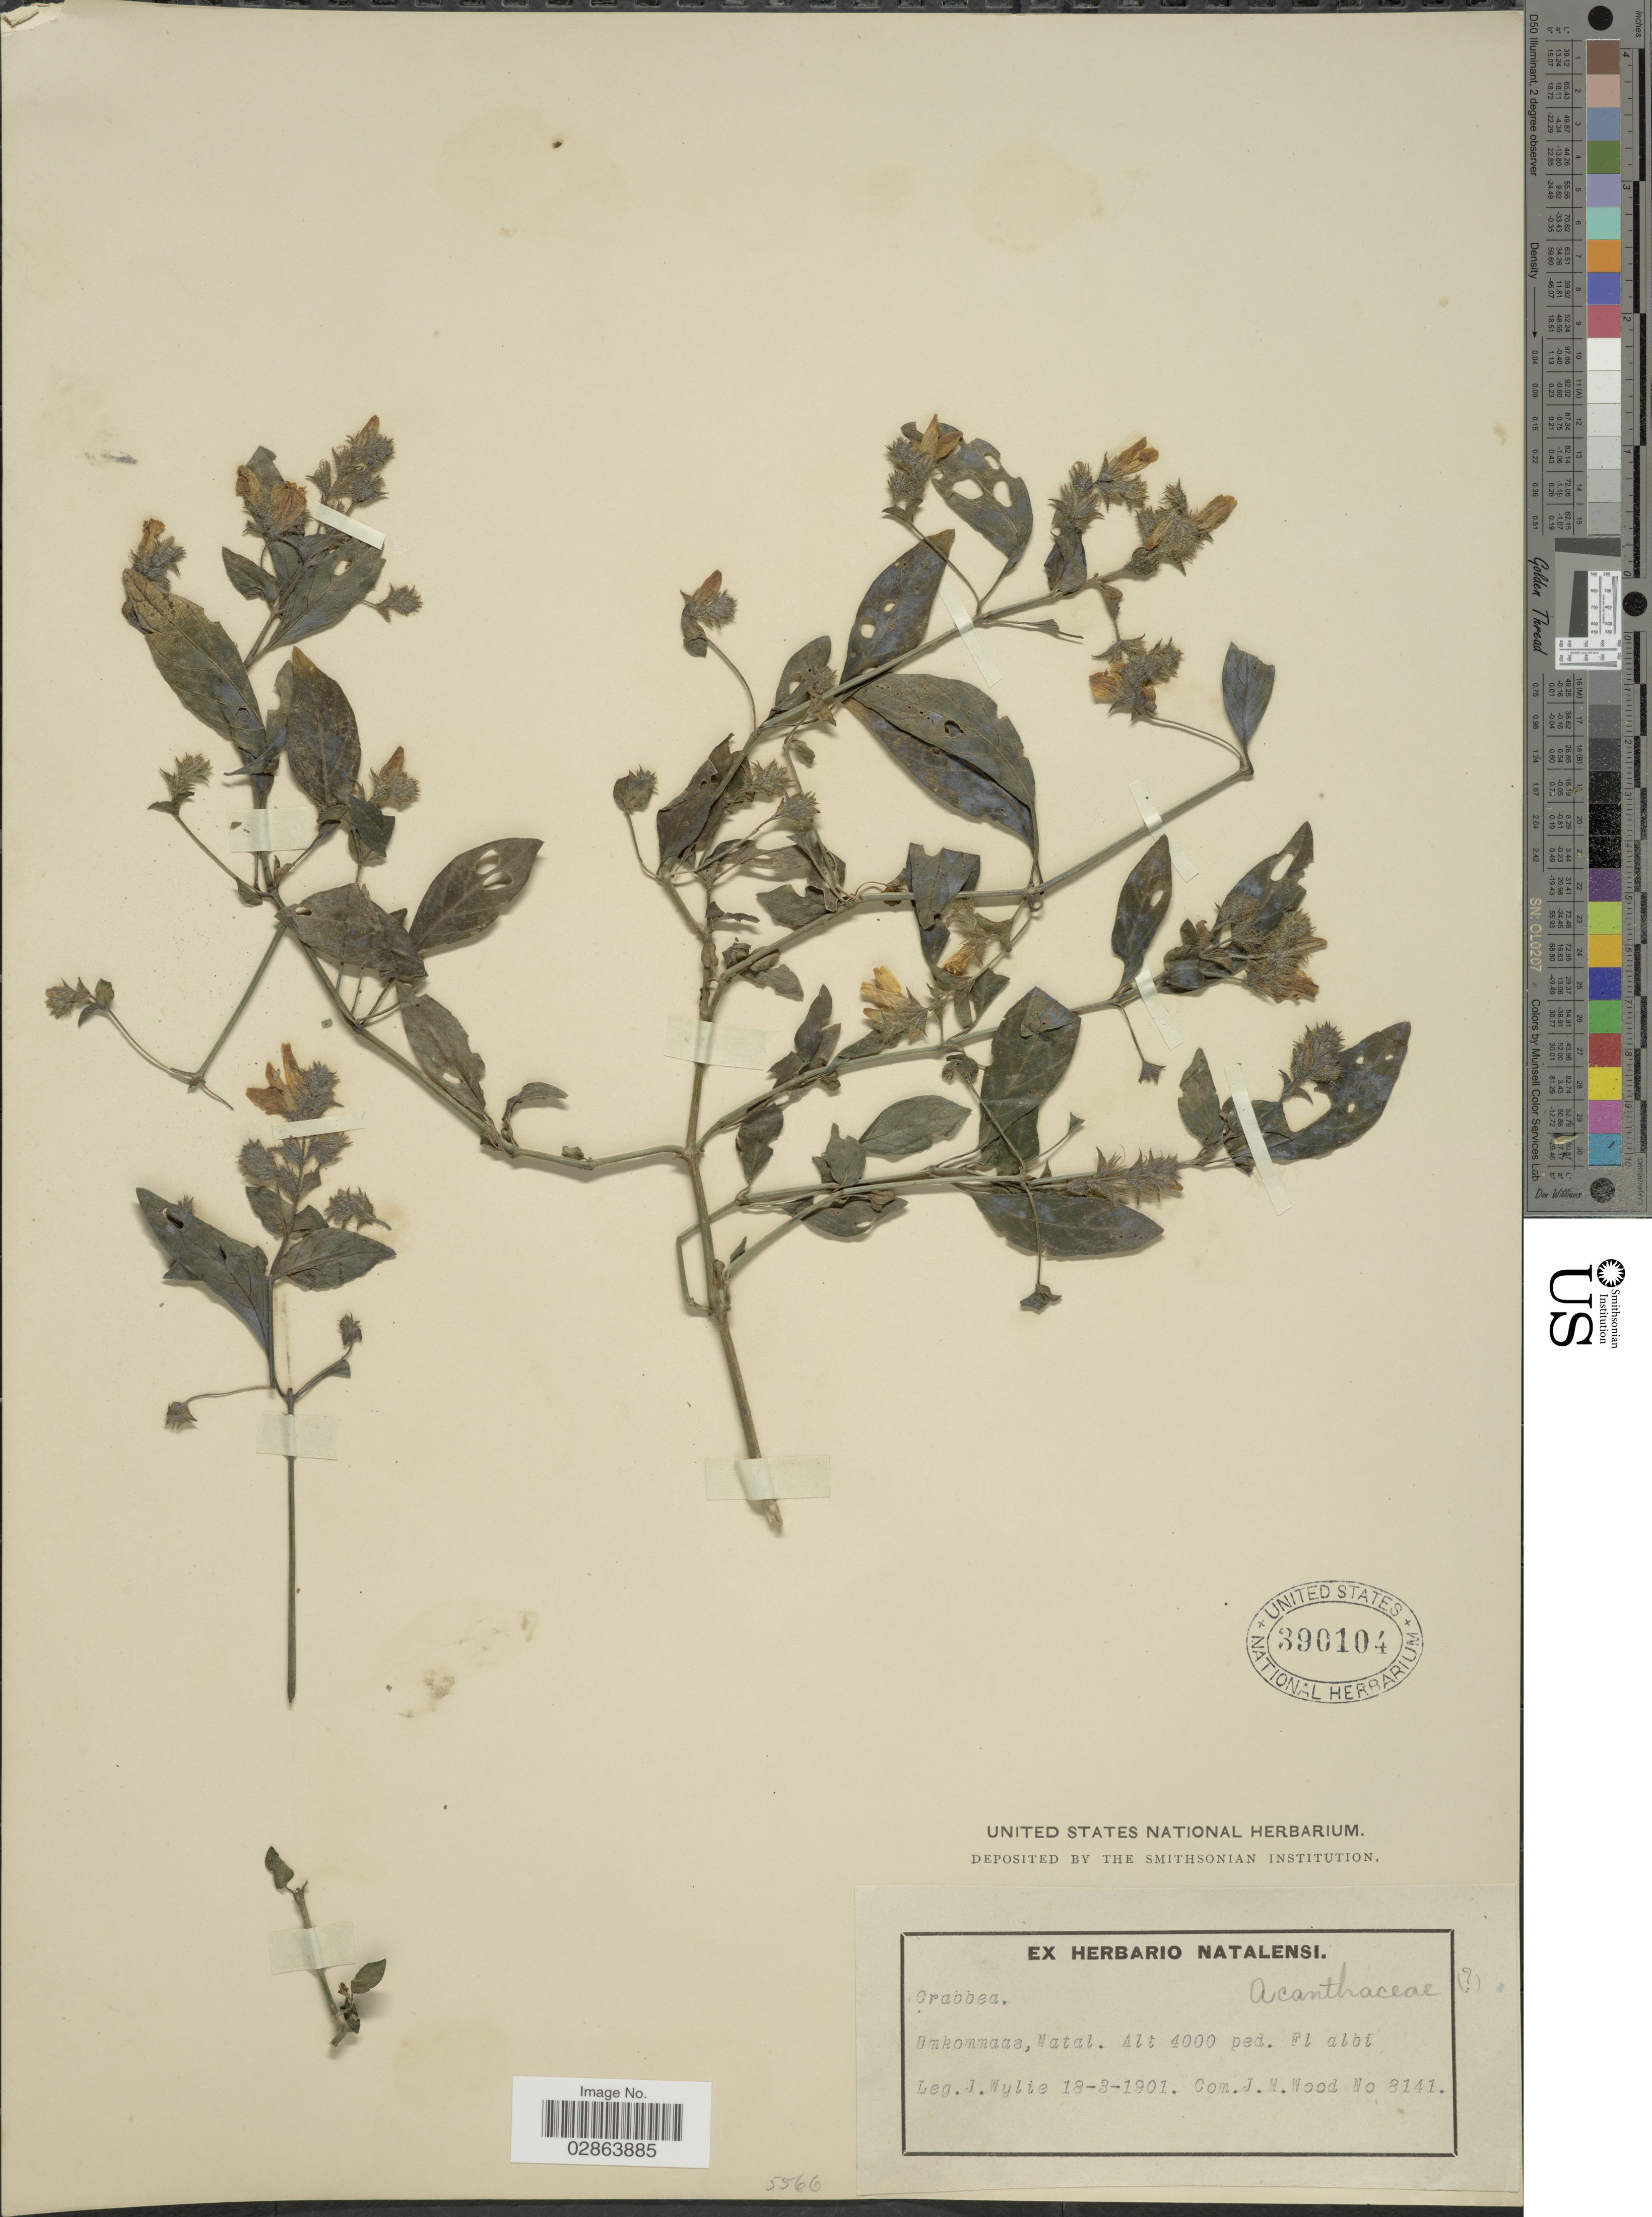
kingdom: Plantae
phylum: Tracheophyta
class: Magnoliopsida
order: Lamiales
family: Acanthaceae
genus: Crabbea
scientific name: Crabbea sp.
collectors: J. Wylie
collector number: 8141?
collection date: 1901-03-18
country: South Africa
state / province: KwaZulu-Natal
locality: Umkommaas, Natal.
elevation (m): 1219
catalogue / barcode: US 390104